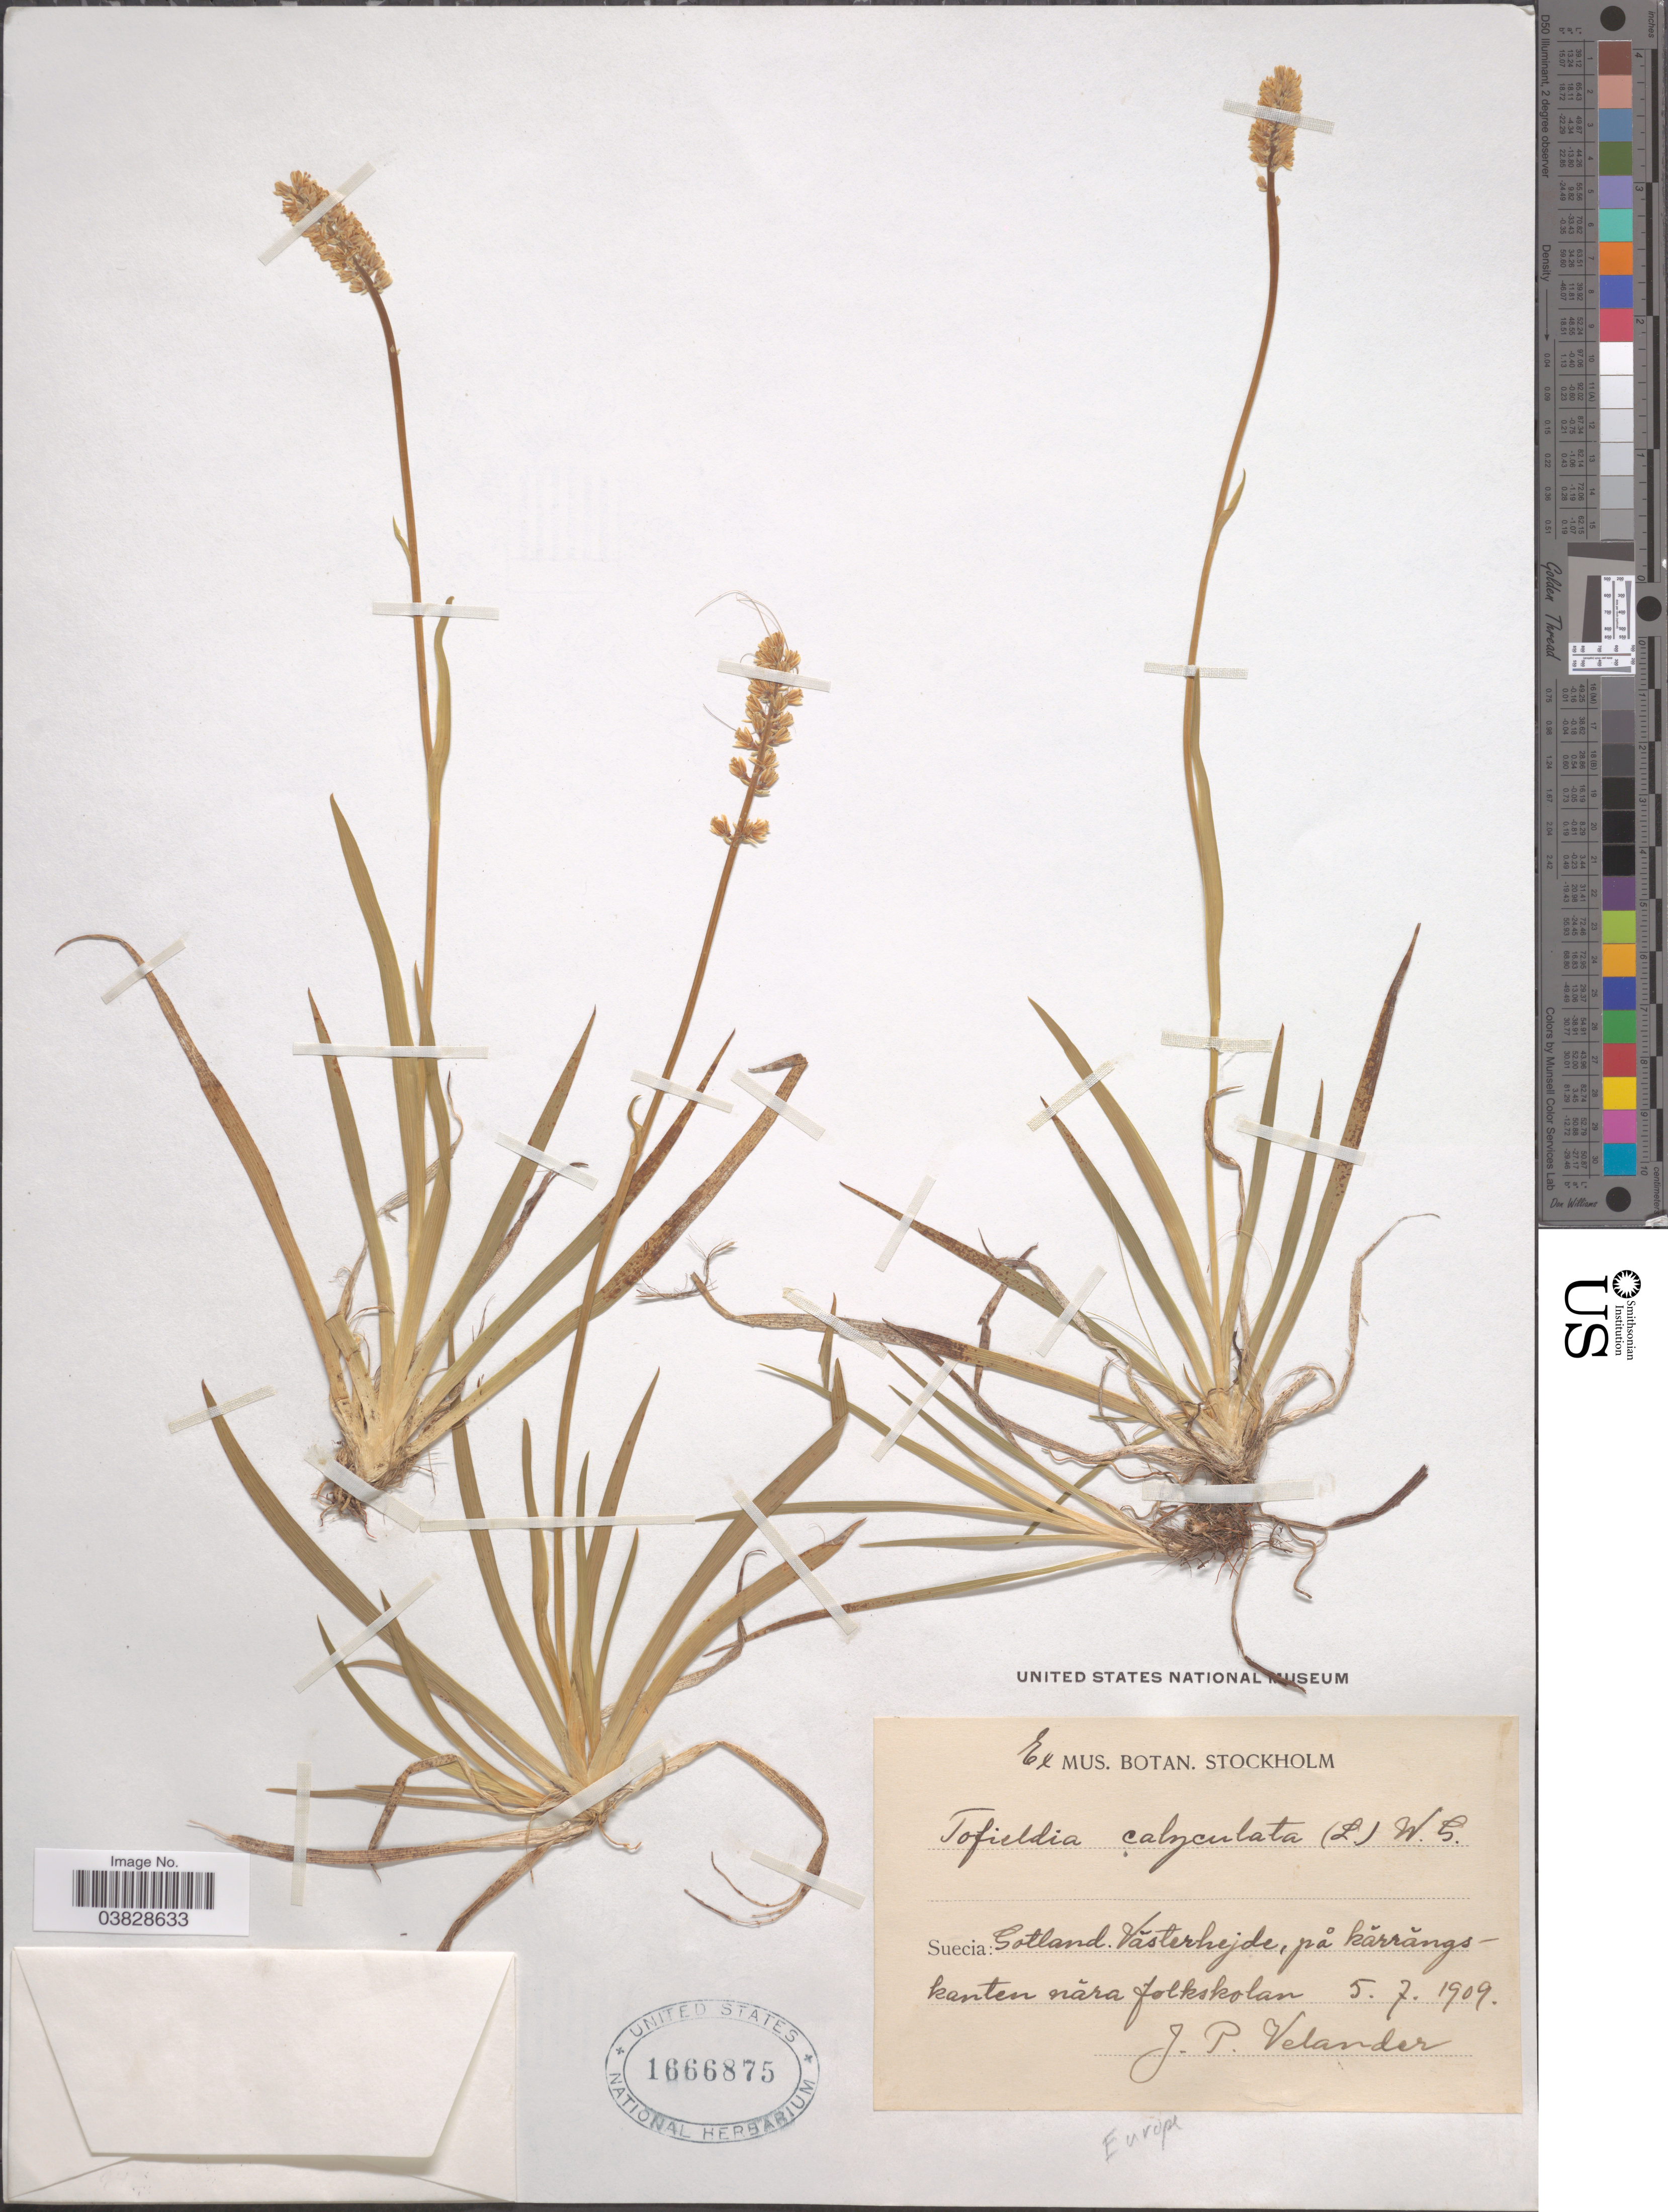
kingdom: Plantae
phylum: Tracheophyta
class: Liliopsida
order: Alismatales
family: Tofieldiaceae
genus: Tofieldia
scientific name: Tofieldia calyculata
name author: (L.) Wahlenb.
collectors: J. Velander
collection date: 1909-07-05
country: Sweden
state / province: Gotland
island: Gotland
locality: Suecia: Vásterhejde, på kărrăngs-kanten năra folkskolan.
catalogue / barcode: US 1666875